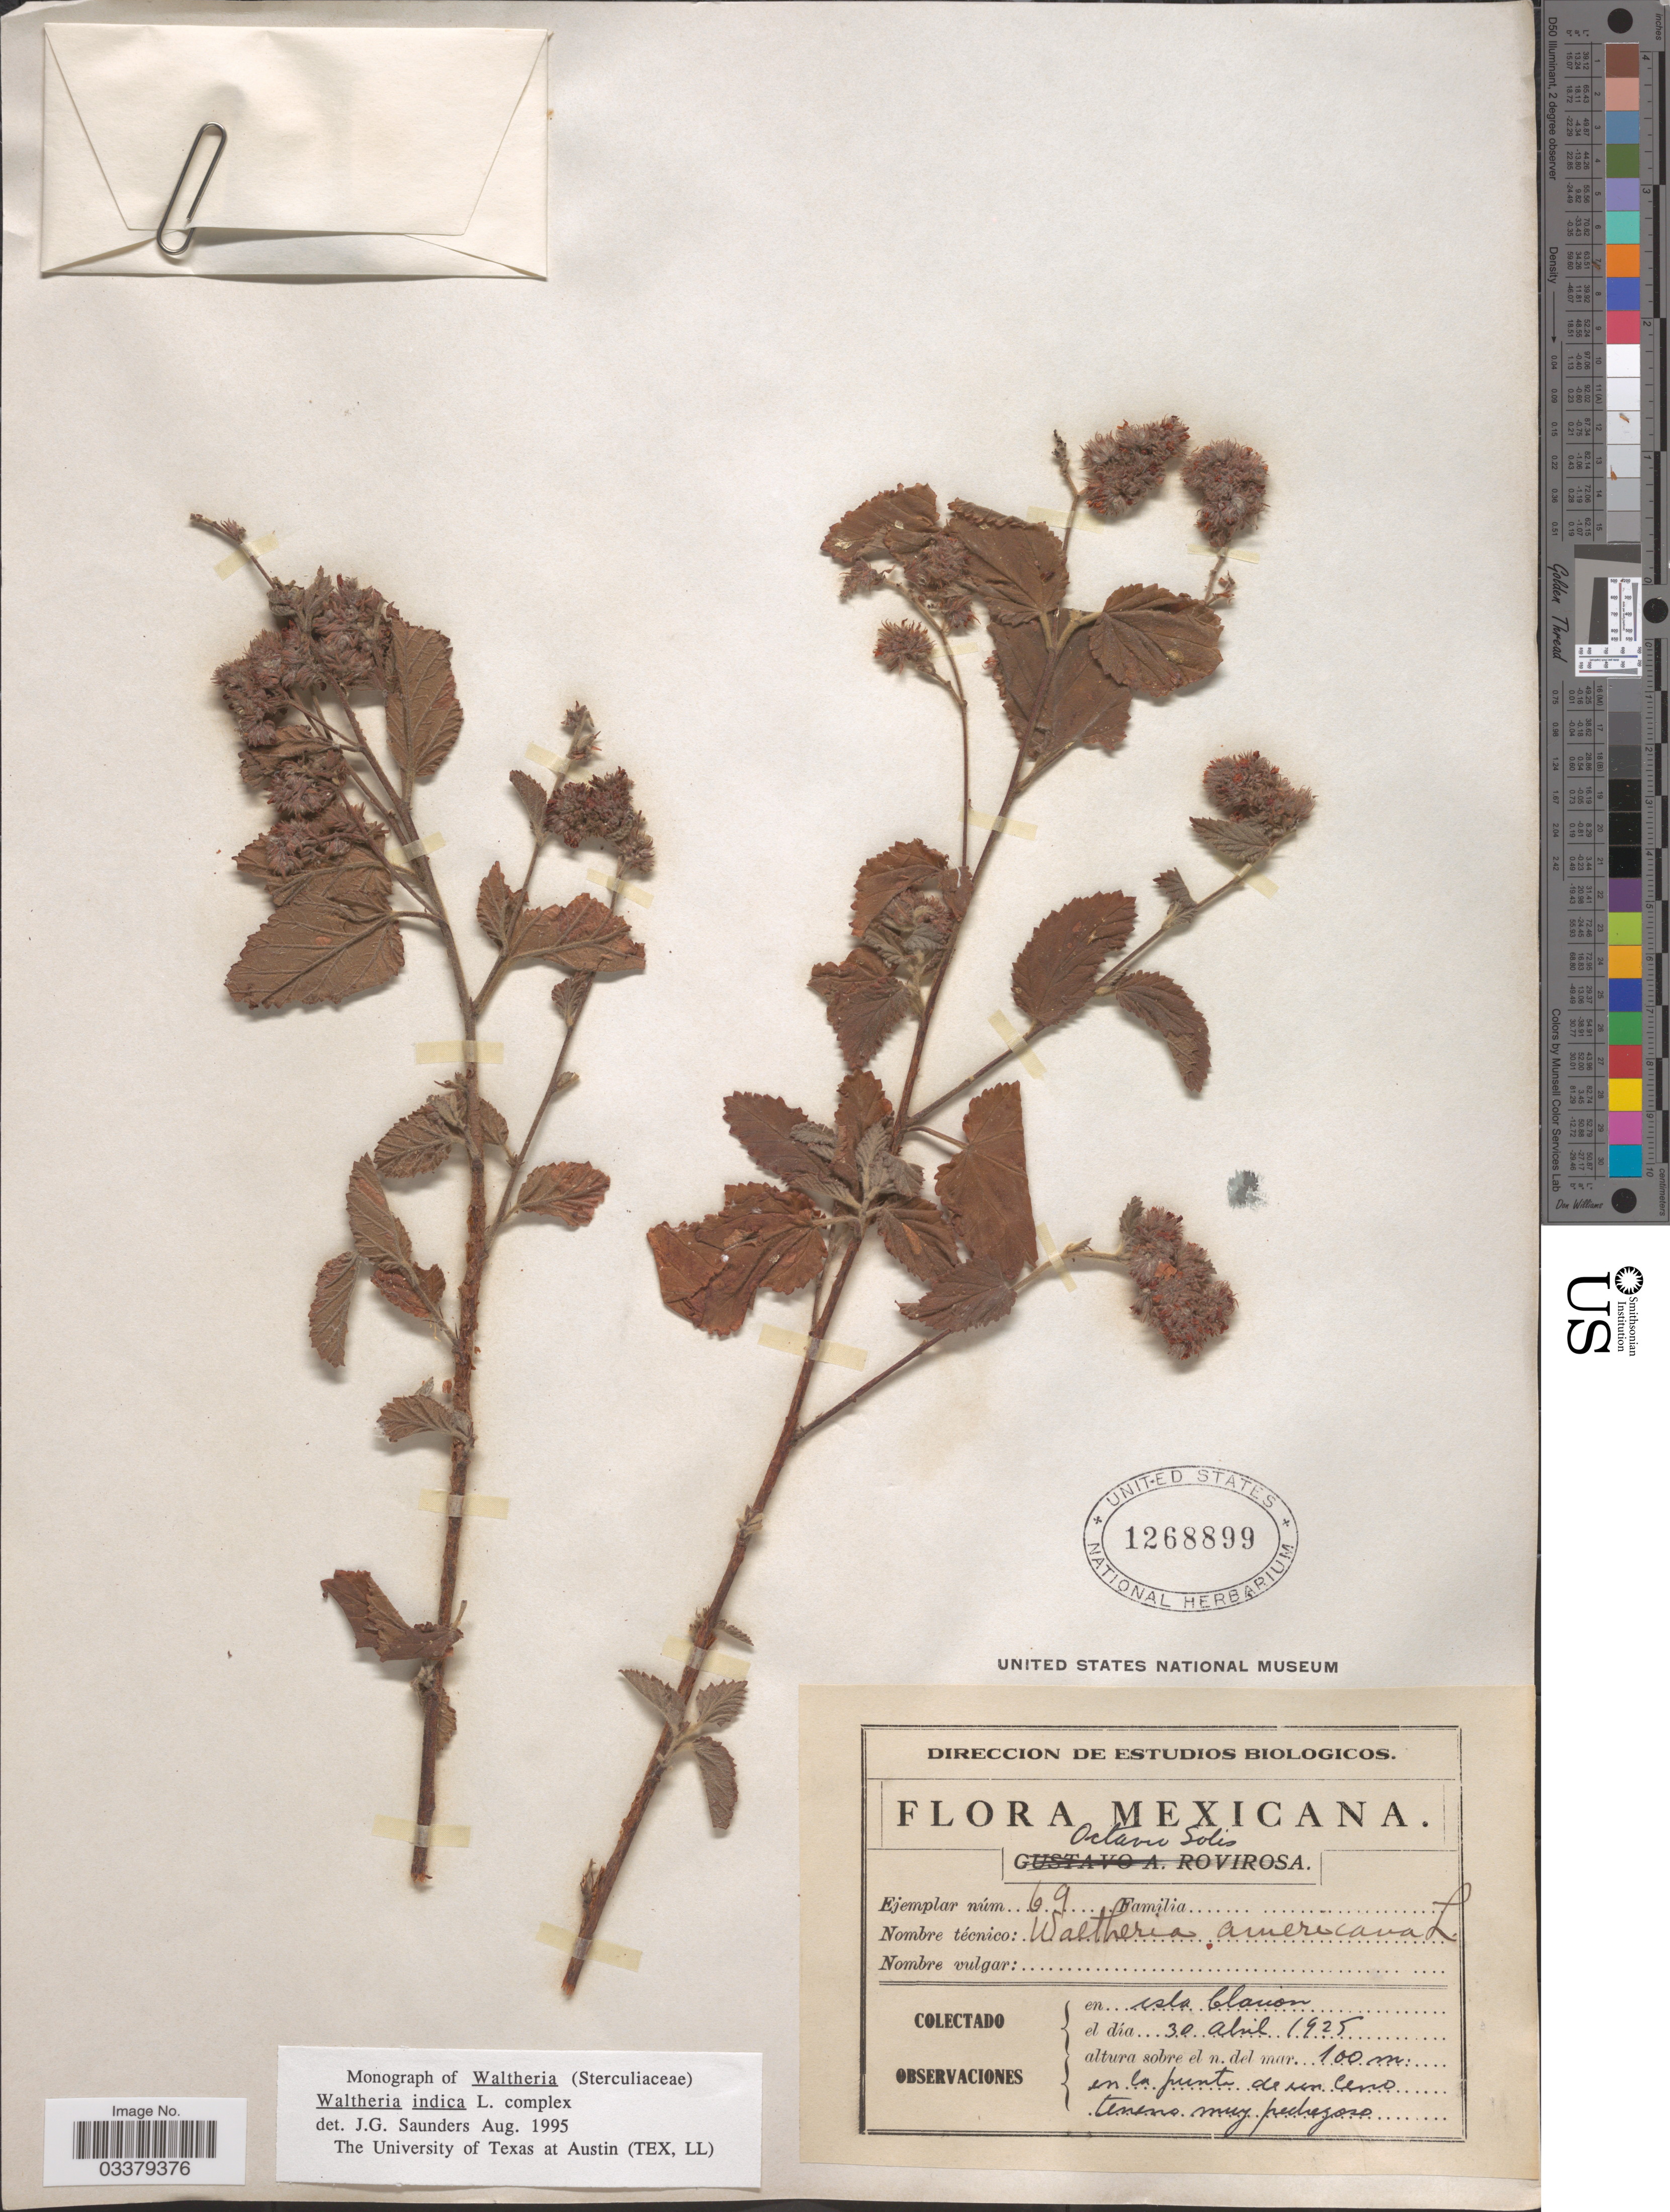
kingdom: Plantae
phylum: Tracheophyta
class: Magnoliopsida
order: Malvales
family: Malvaceae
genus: Waltheria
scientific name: Waltheria indica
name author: L.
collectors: O. Solis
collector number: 69?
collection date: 1925-04-30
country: Mexico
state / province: Colima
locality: Isla Clarion.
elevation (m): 100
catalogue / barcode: US 1268899